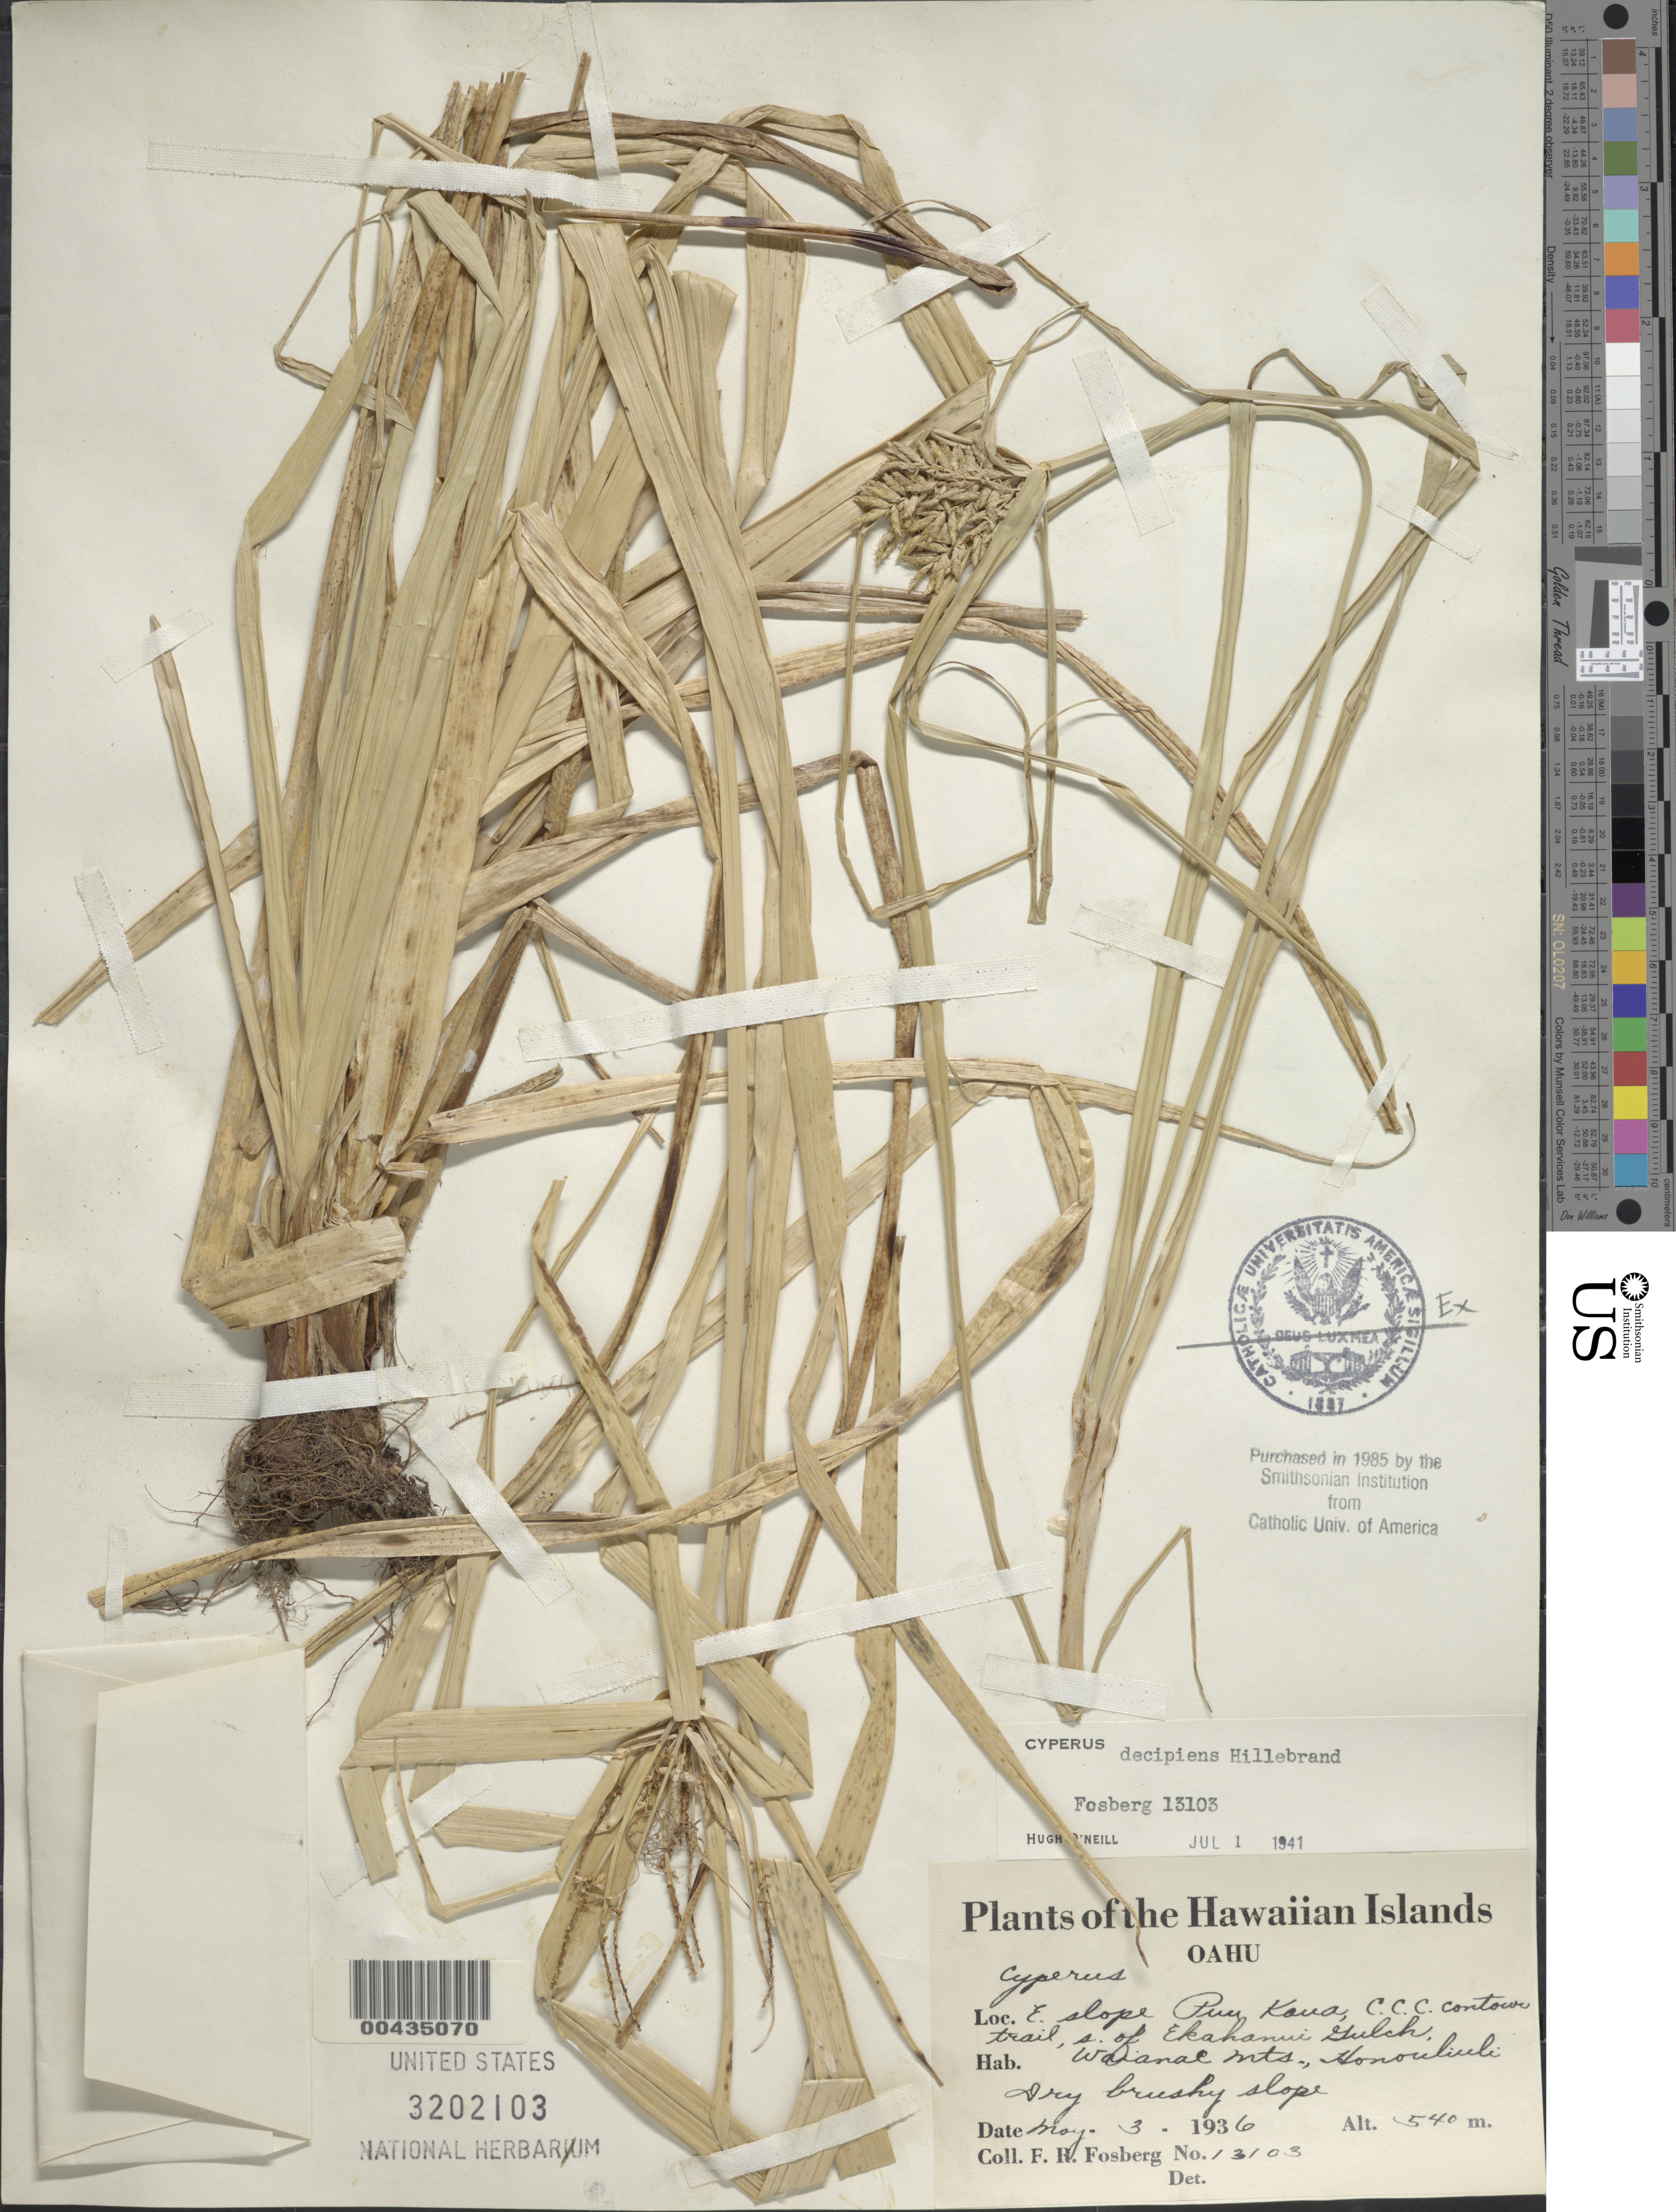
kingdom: Plantae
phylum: Tracheophyta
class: Liliopsida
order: Poales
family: Cyperaceae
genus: Cyperus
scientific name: Cyperus hillebrandii var. decipiens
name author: (Hillebr.) Kük.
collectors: F. R. Fosberg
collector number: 13103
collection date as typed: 3 May 1936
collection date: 1936-05-03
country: United States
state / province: Hawaii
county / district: Honolulu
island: Oahu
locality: E. slope Puu Kaua, C.C.C. contour trail, s. of Ekahanui Gulch, Waianae Mts., Honouliuli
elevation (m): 540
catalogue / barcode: US 3202103